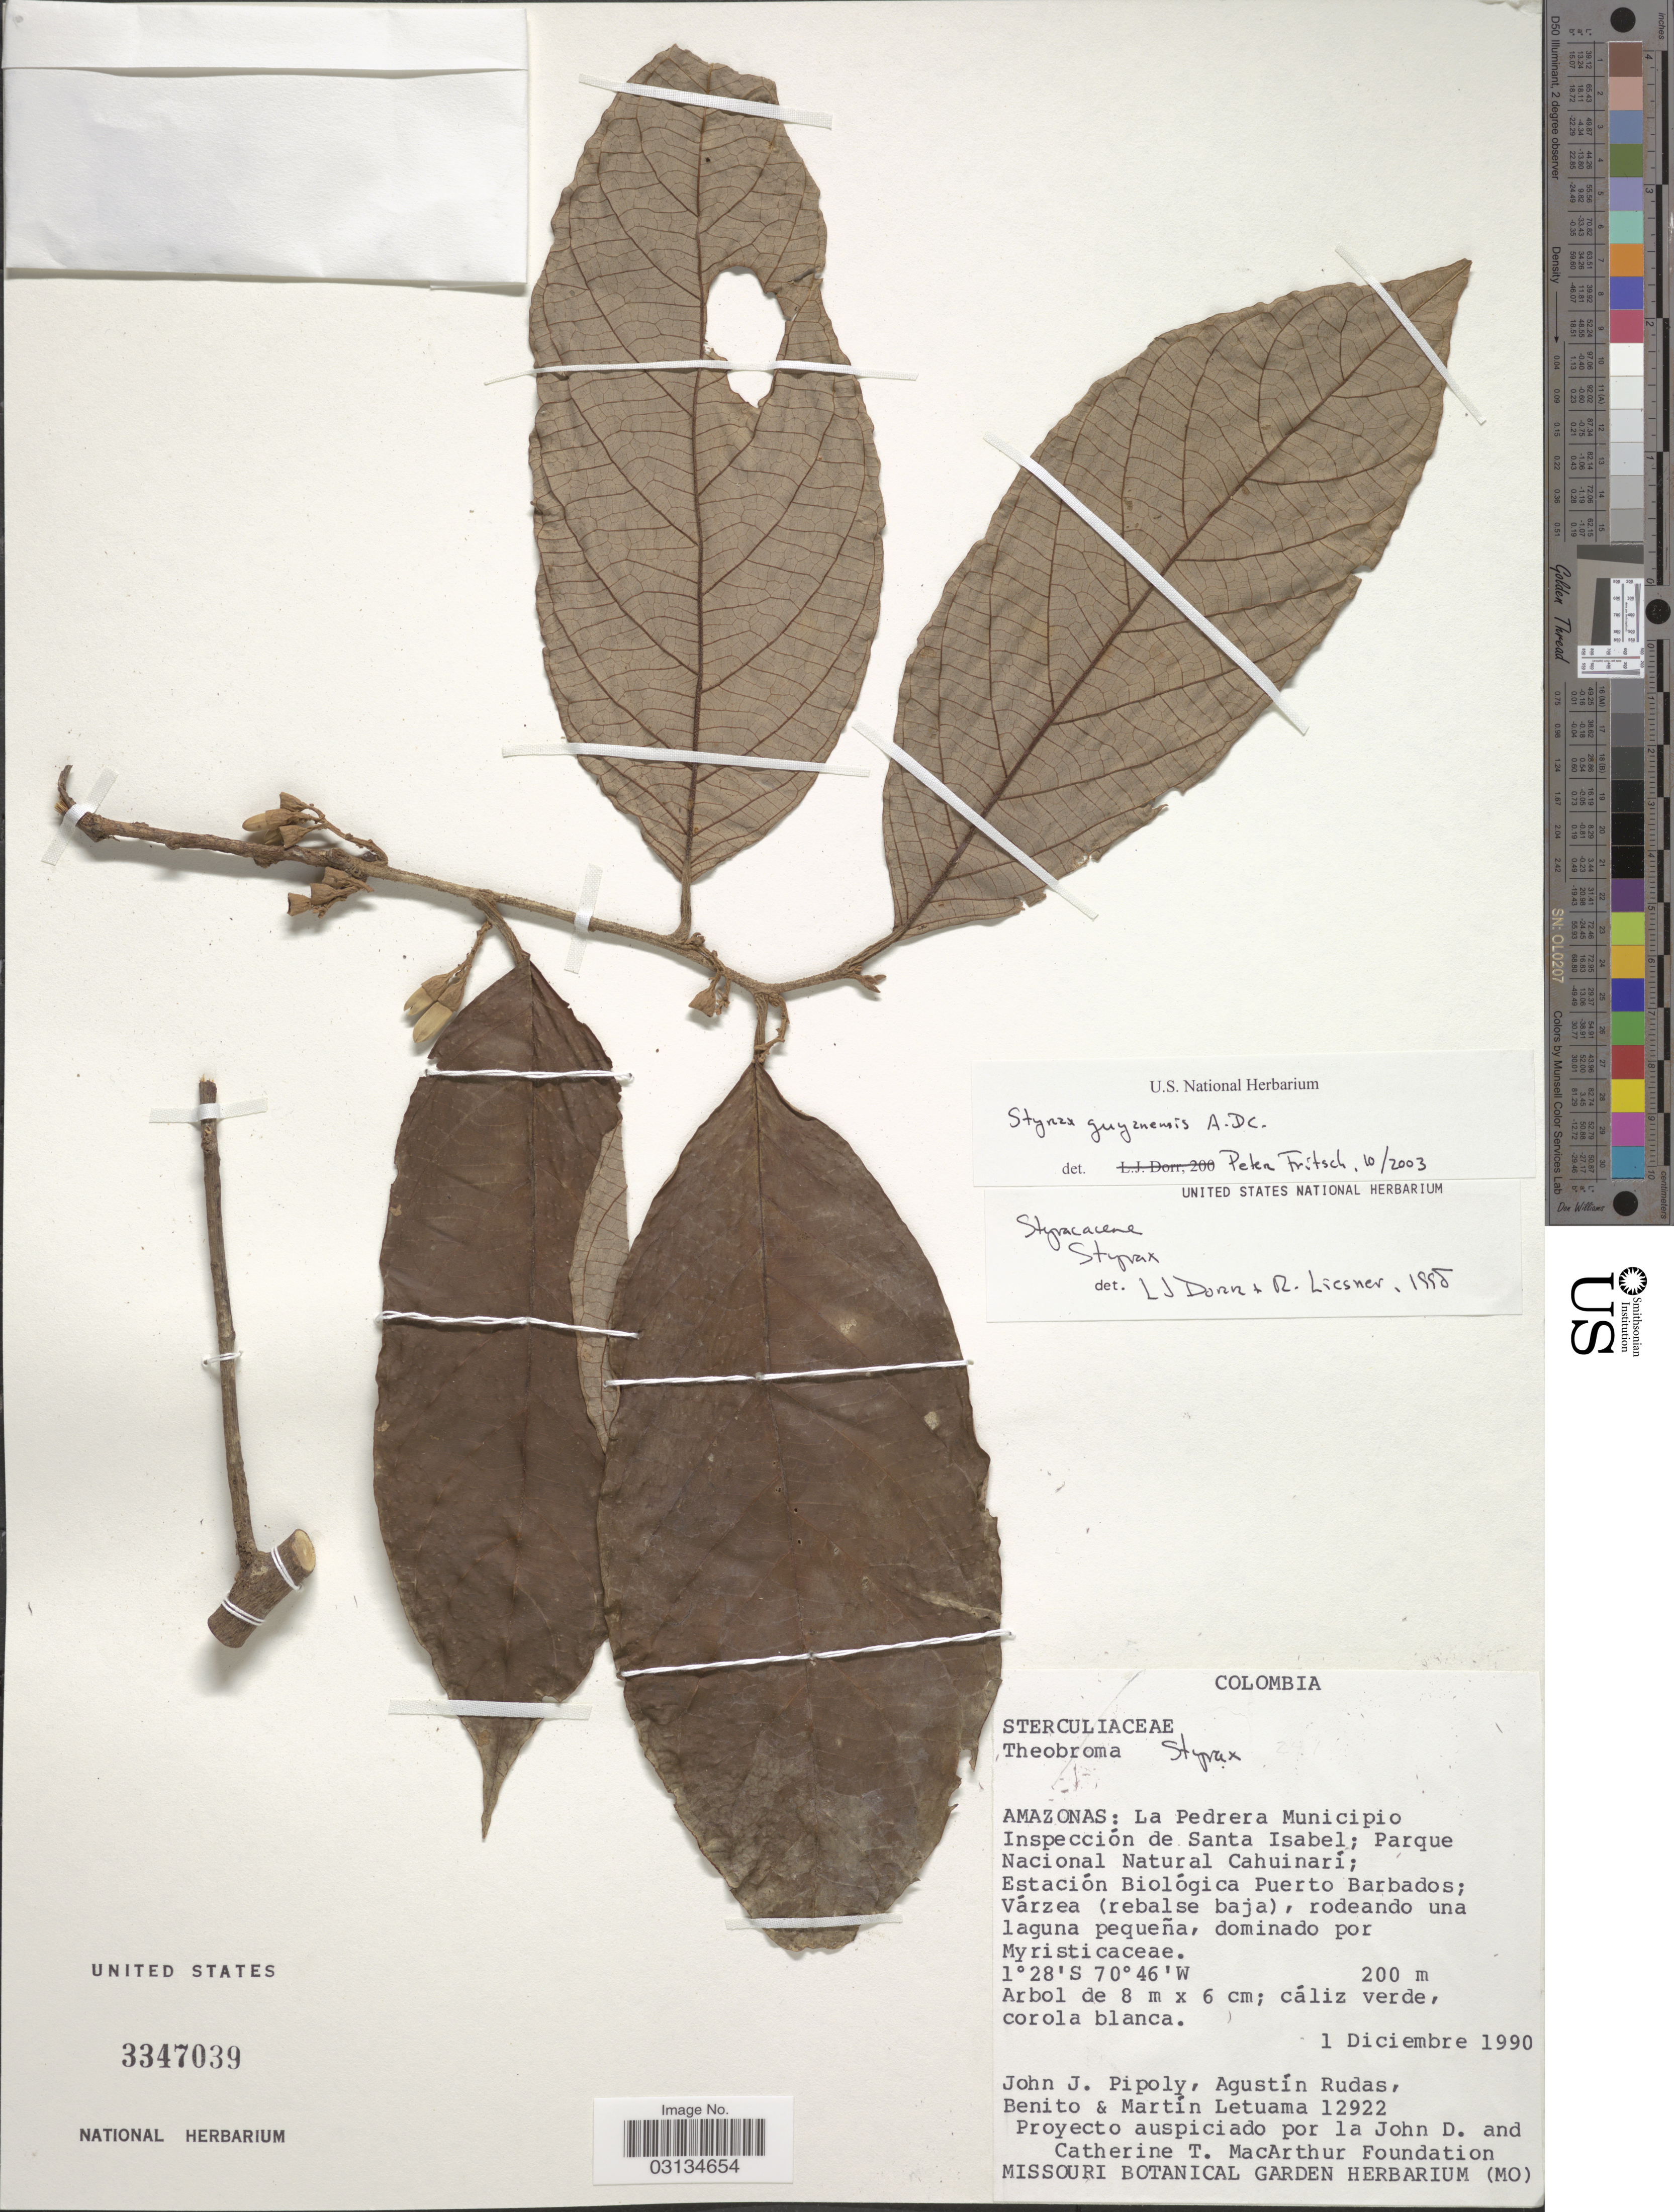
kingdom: Plantae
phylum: Tracheophyta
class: Magnoliopsida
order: Ericales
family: Styracaceae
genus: Styrax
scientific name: Styrax guyanensis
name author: A. DC.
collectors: J. J. Pipoly, A. Rudas, Benito & M. Letuama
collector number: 12922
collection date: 1990-12-01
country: Colombia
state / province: Amazônas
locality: La Pedrera Municipio Inspección de Santa Isabel; Parque Nacional Natural Cahuinarí; Estación Biológica Puerto Barbados.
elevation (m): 200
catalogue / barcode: US 3347039